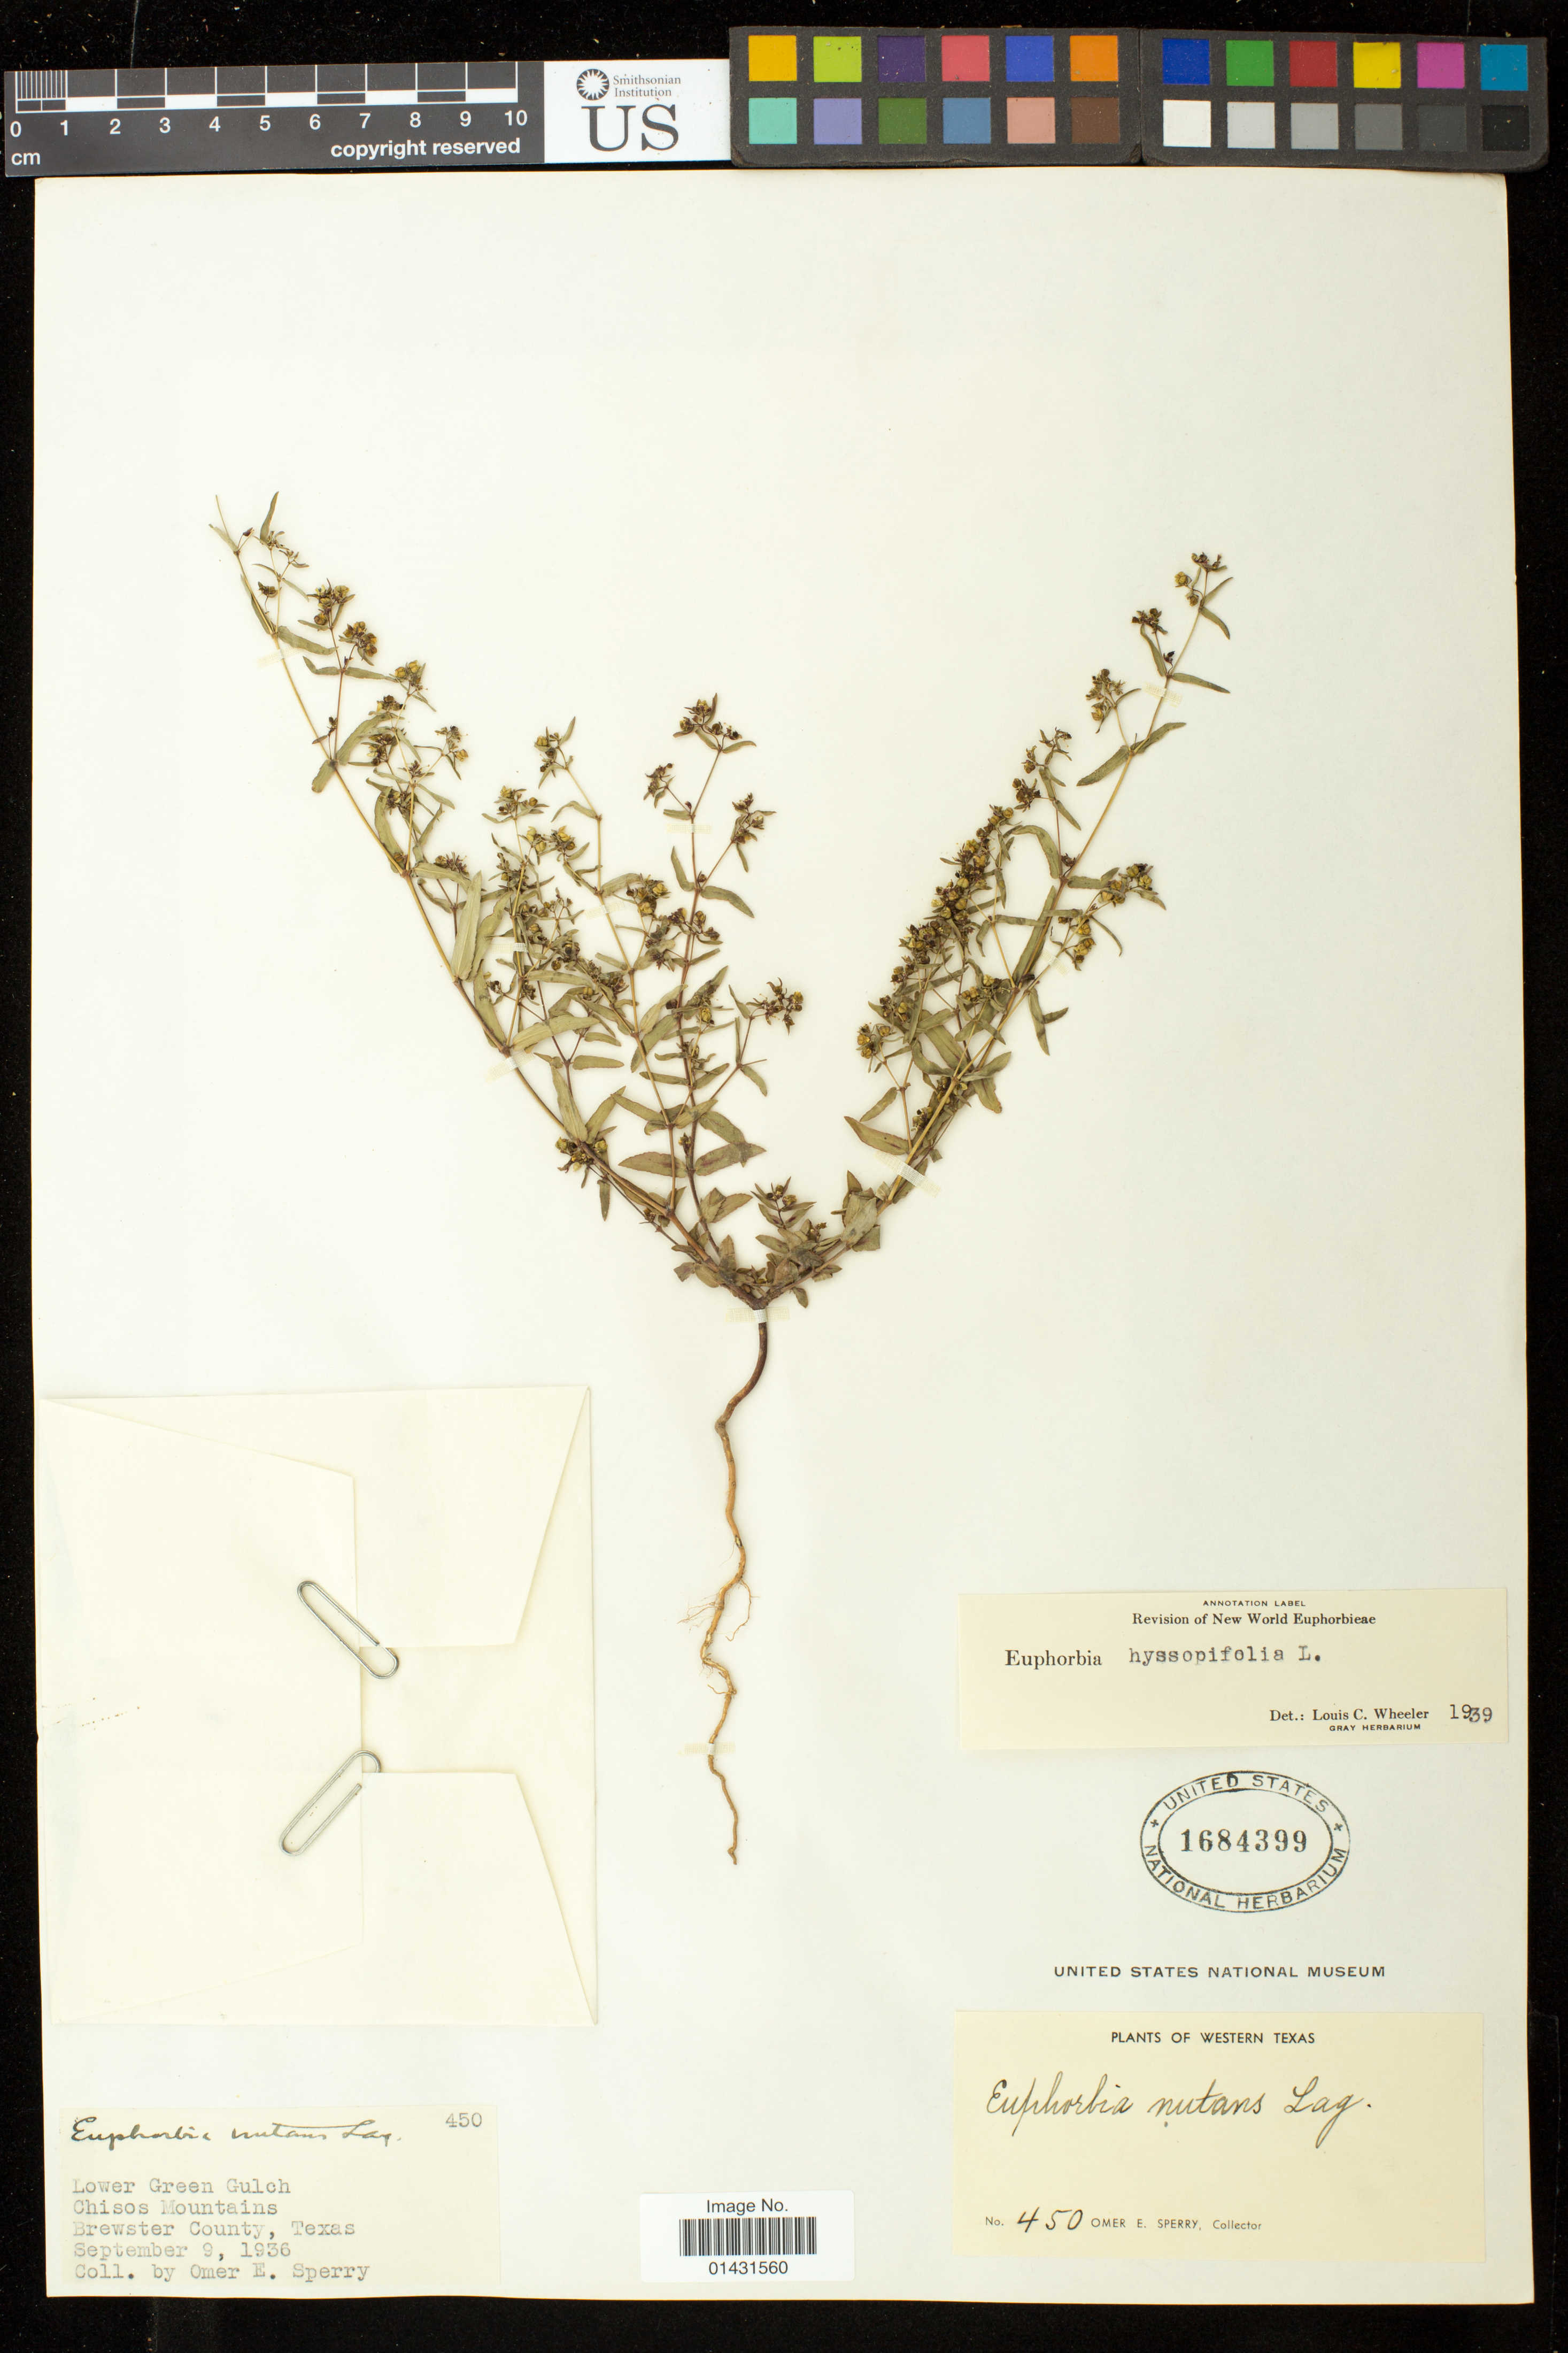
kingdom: Plantae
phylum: Tracheophyta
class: Magnoliopsida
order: Malpighiales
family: Euphorbiaceae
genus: Euphorbia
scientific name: Euphorbia hyssopifolia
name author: L.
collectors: O. E. Sperry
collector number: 450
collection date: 1936-09-09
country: United States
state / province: Texas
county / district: Brewster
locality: Lower Green Gulch; Chisos Mountains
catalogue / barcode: US 1684399